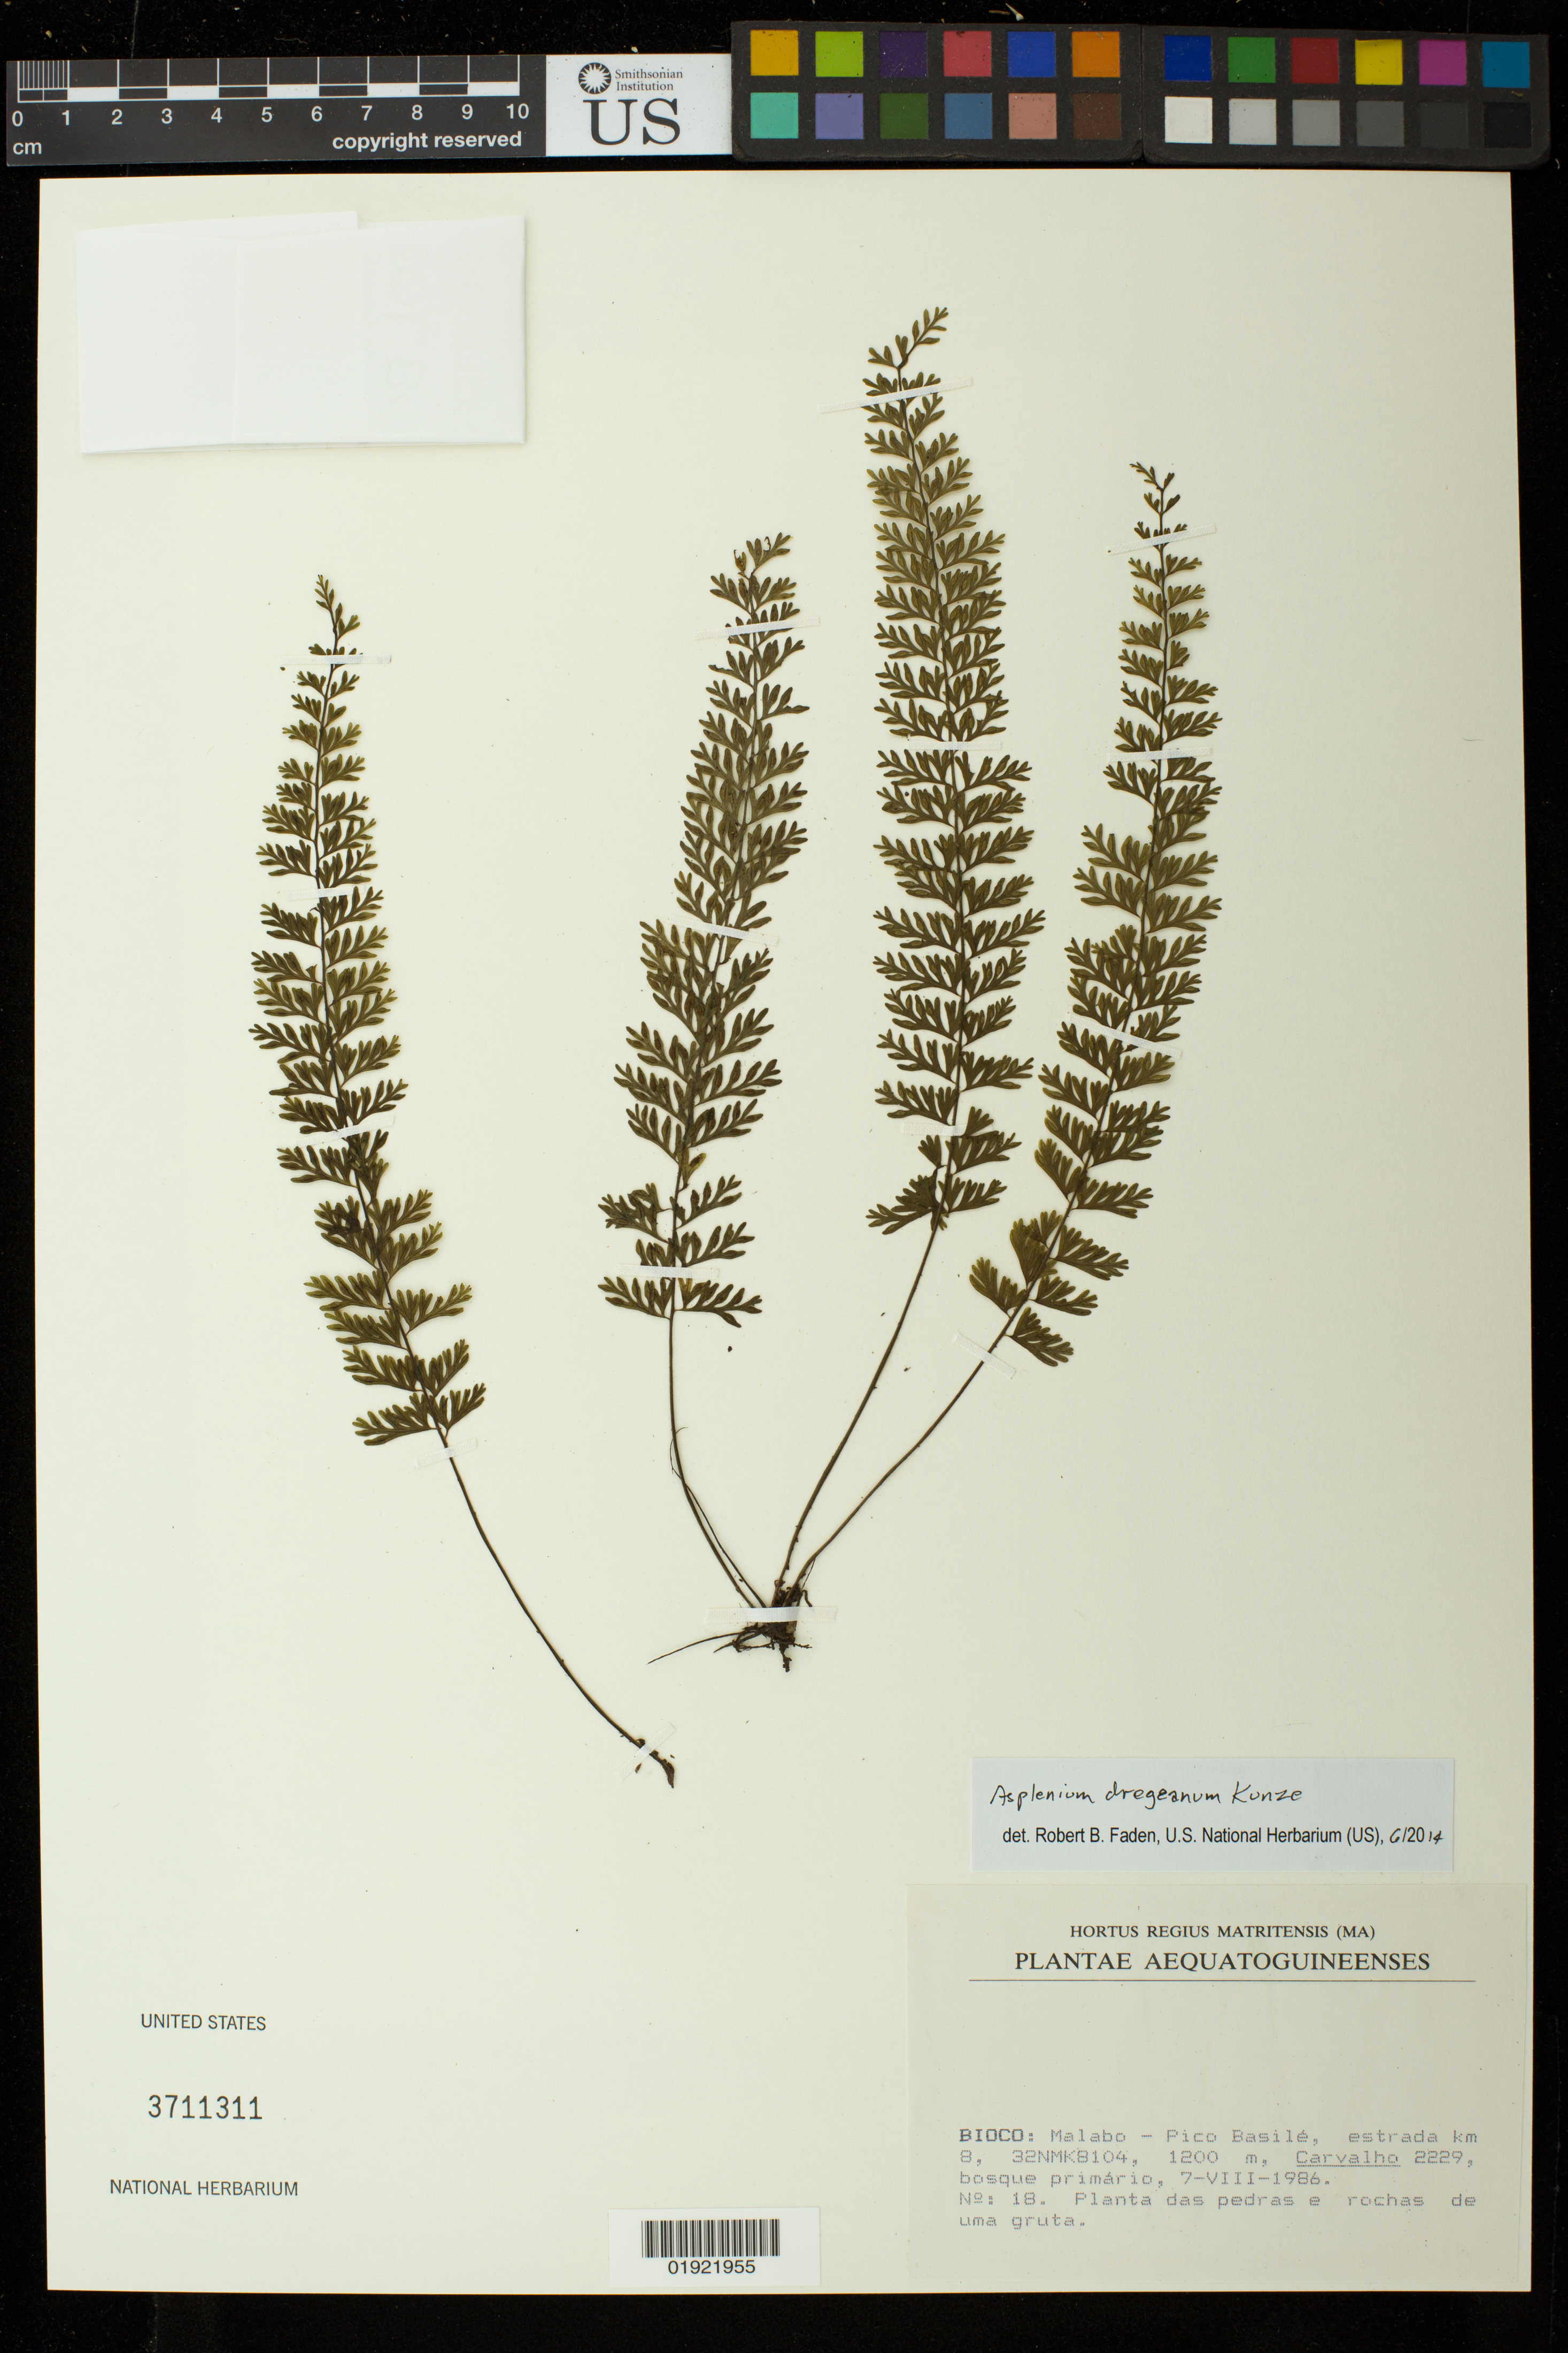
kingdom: Plantae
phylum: Tracheophyta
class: Polypodiopsida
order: Polypodiales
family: Aspleniaceae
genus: Asplenium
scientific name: Asplenium dregeanum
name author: Kunze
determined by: Faden, Robert B., (US), Smithsonian Institution - National Museum of Natural History (UNITED STATES)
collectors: Carvalho, --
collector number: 2229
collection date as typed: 7-VIII-1986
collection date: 1986-08-07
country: Equatorial Guinea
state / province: Bioko Norte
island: Bioko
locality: Malabo-Pico Basile, estrada km 8, 32NMK8104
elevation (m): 1200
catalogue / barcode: US 3711311